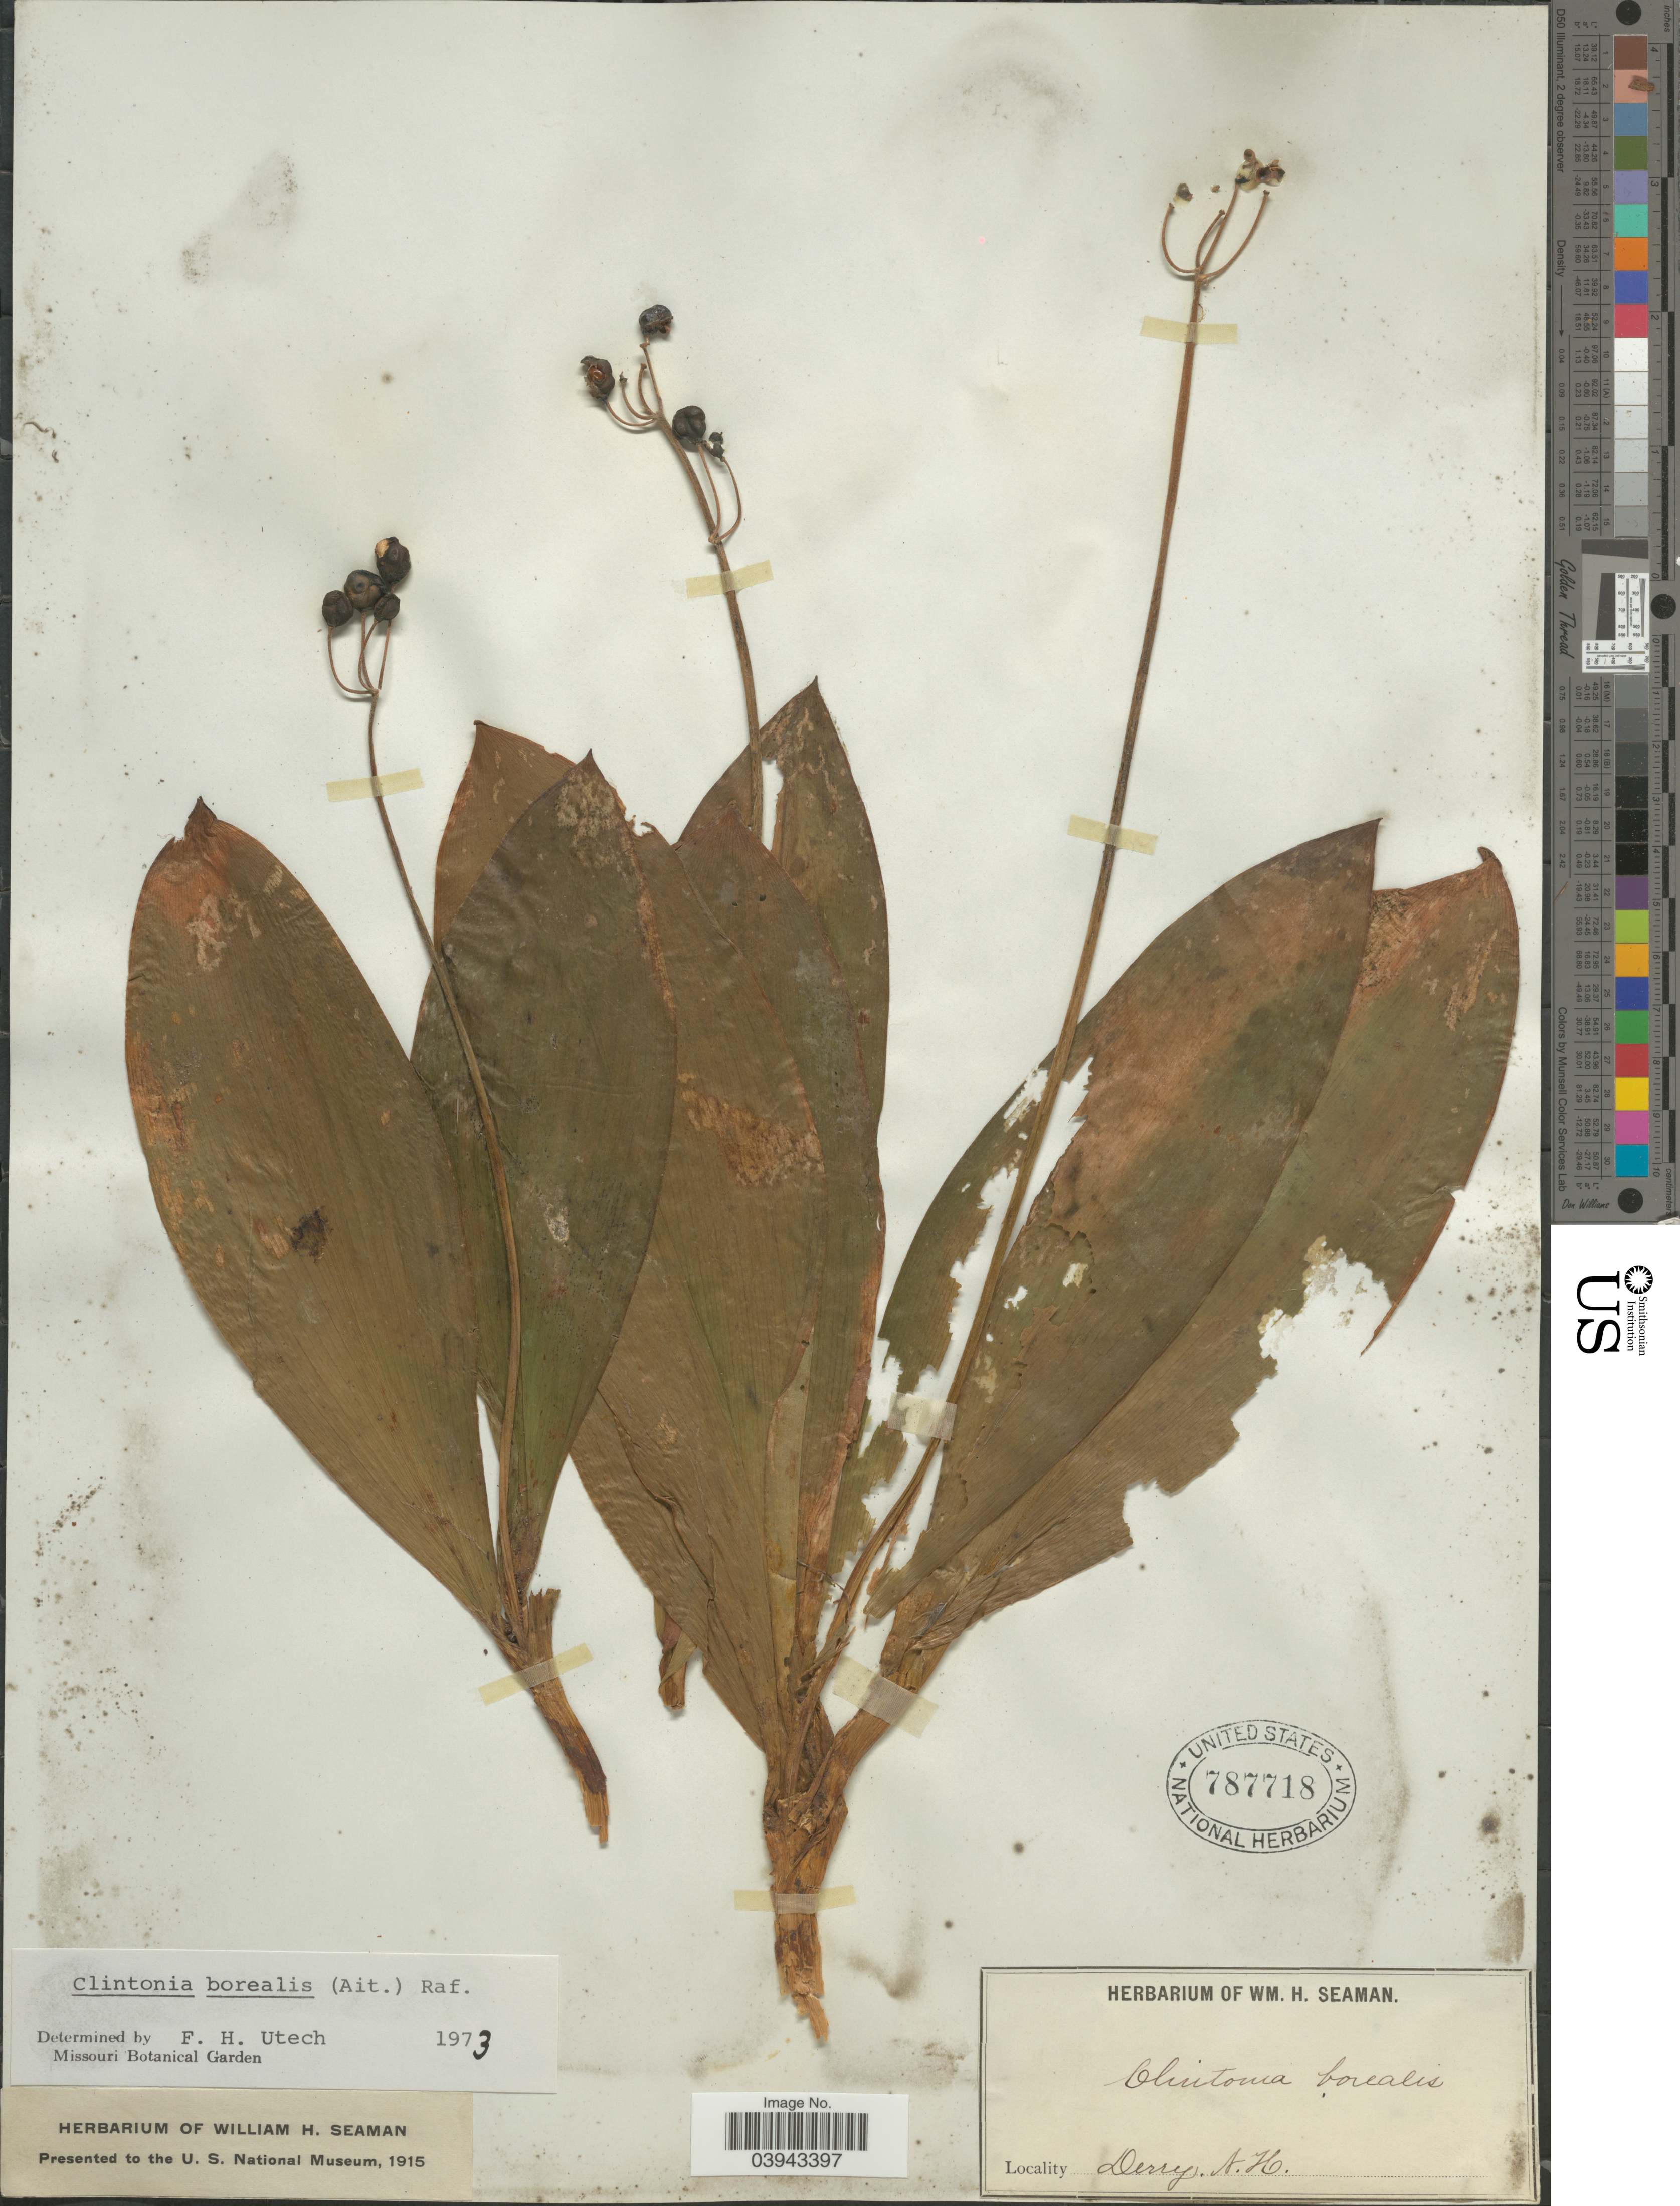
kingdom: Plantae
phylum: Tracheophyta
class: Liliopsida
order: Liliales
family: Liliaceae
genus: Clintonia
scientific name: Clintonia borealis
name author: (Aiton) Raf.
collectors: Ex herb. W. H. Seaman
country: United States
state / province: New Hampshire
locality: Derry.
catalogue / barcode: US 787718